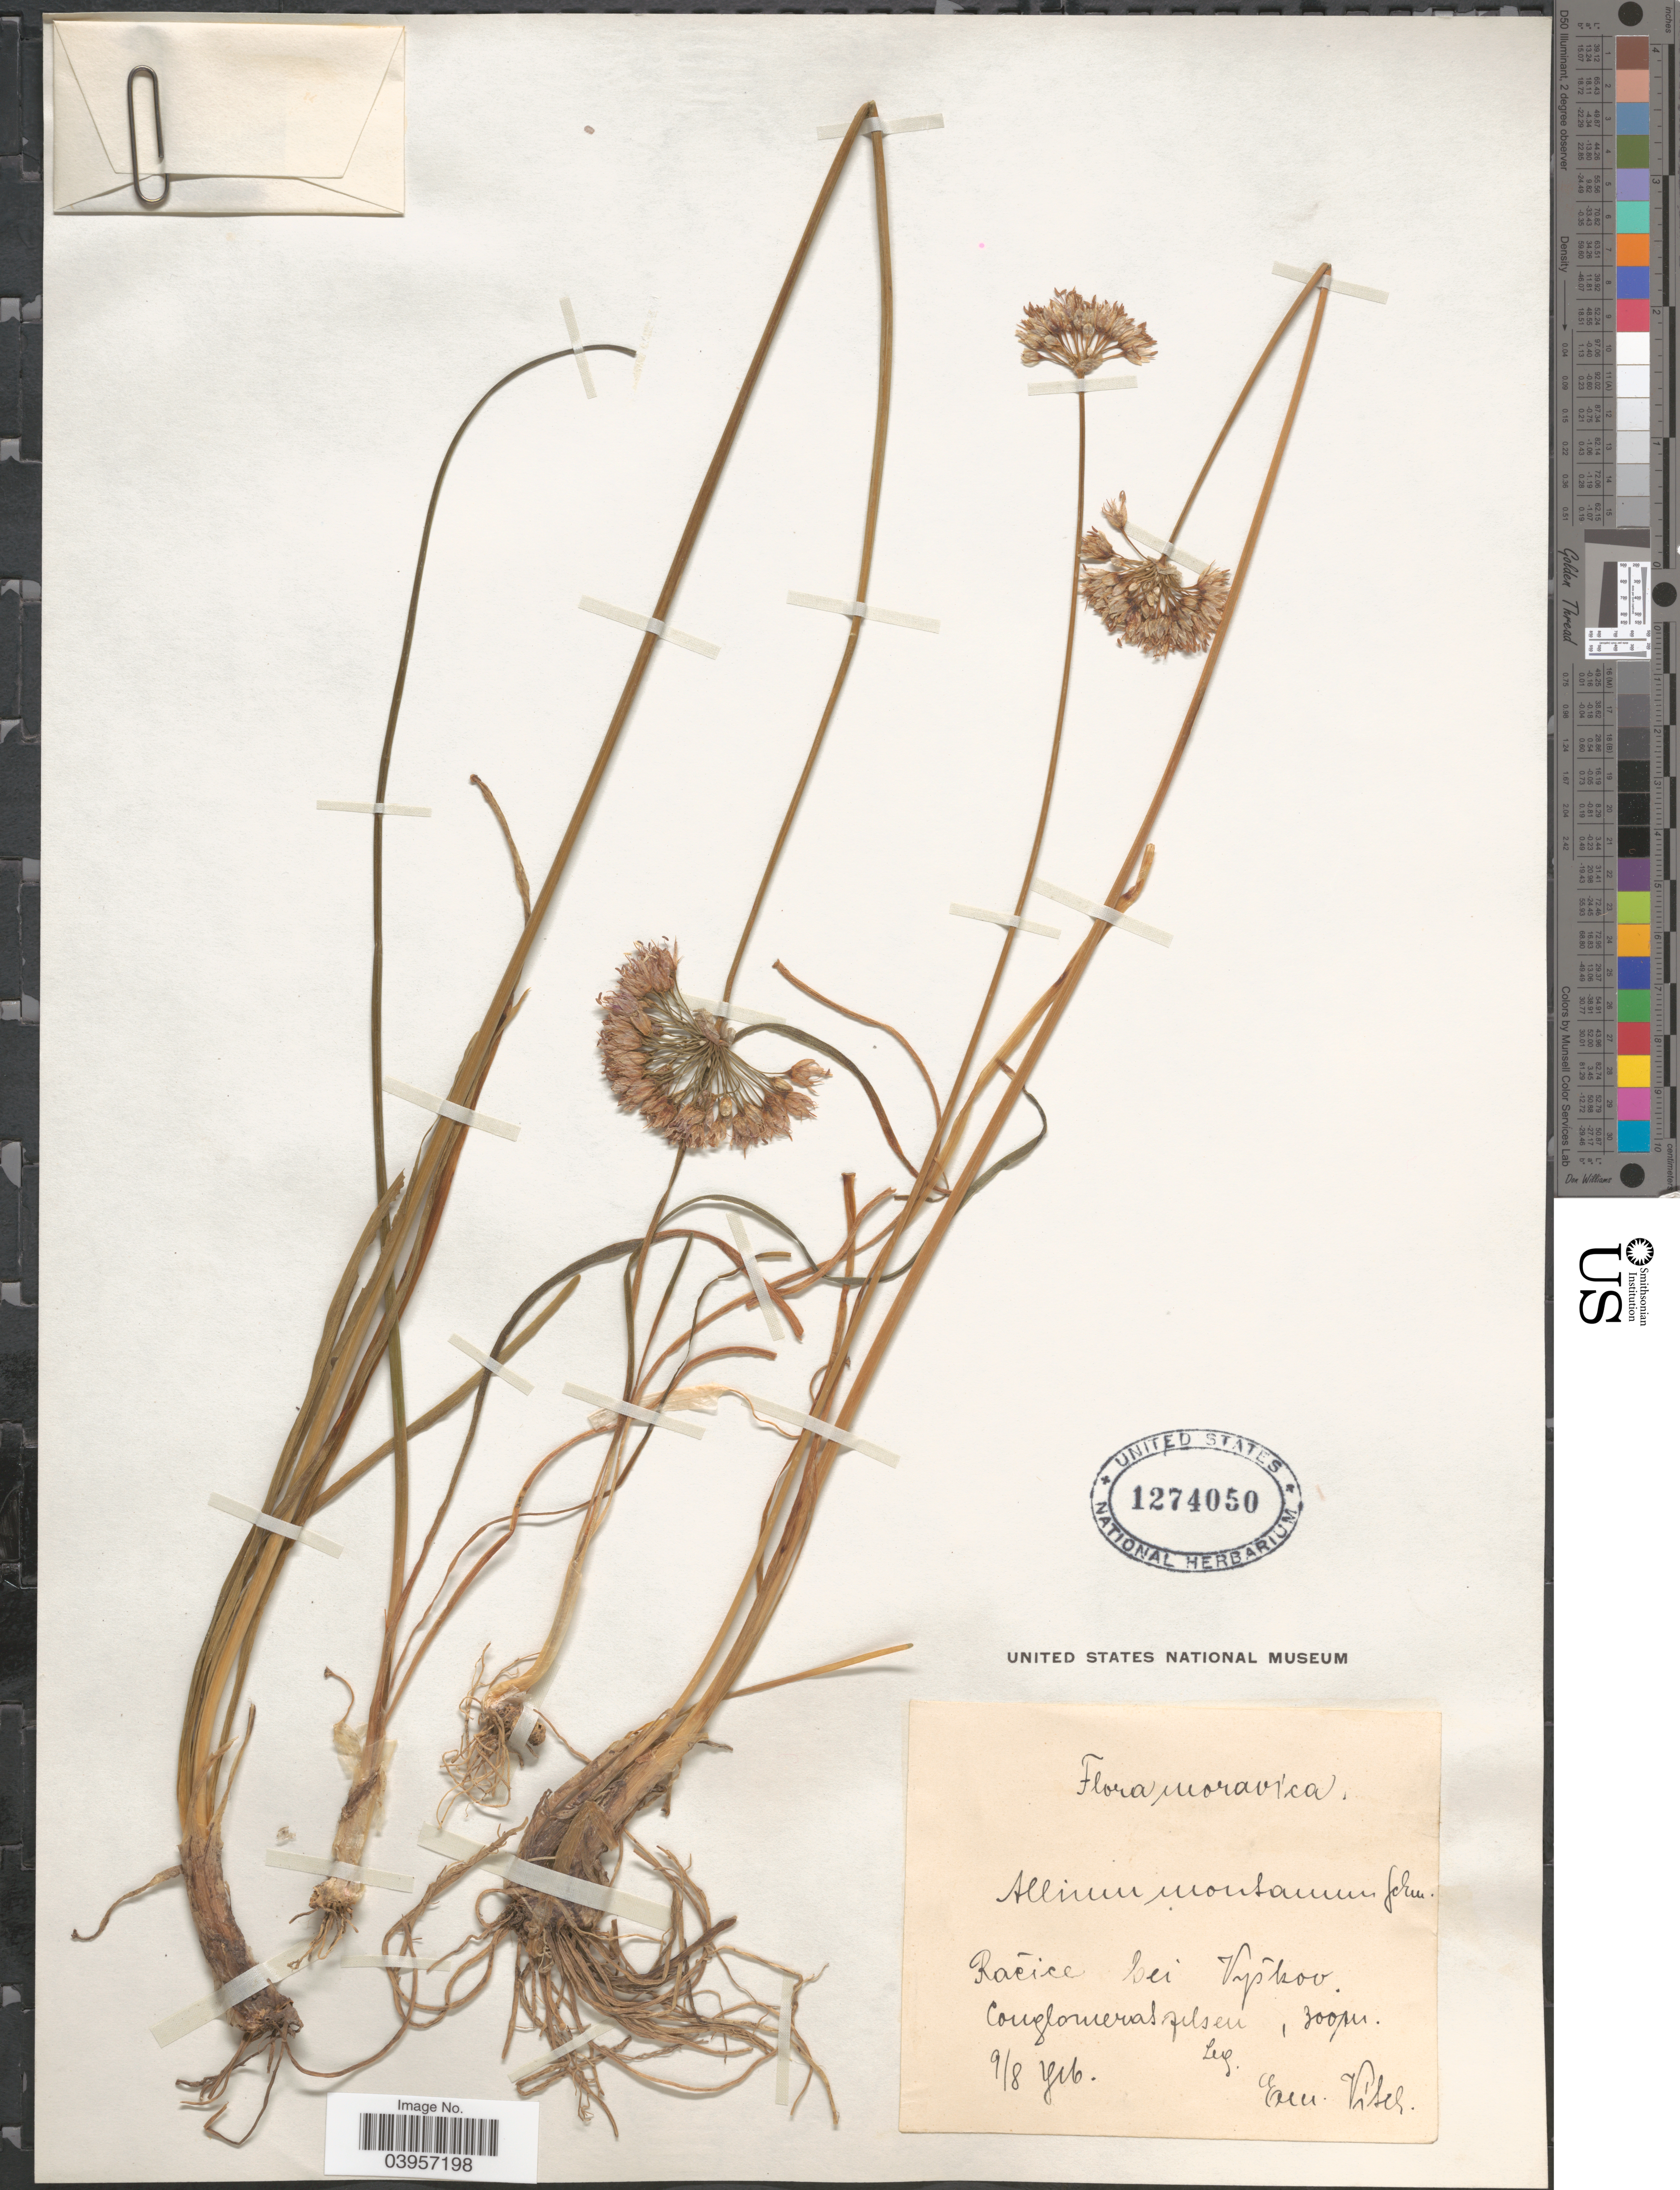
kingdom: Plantae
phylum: Tracheophyta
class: Liliopsida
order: Asparagales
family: Amaryllidaceae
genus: Allium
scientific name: Allium montanum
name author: Sm.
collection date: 1916-08-09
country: Czechia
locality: Moravica. Racice bei Vyskov.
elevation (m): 300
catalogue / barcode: US 1274050